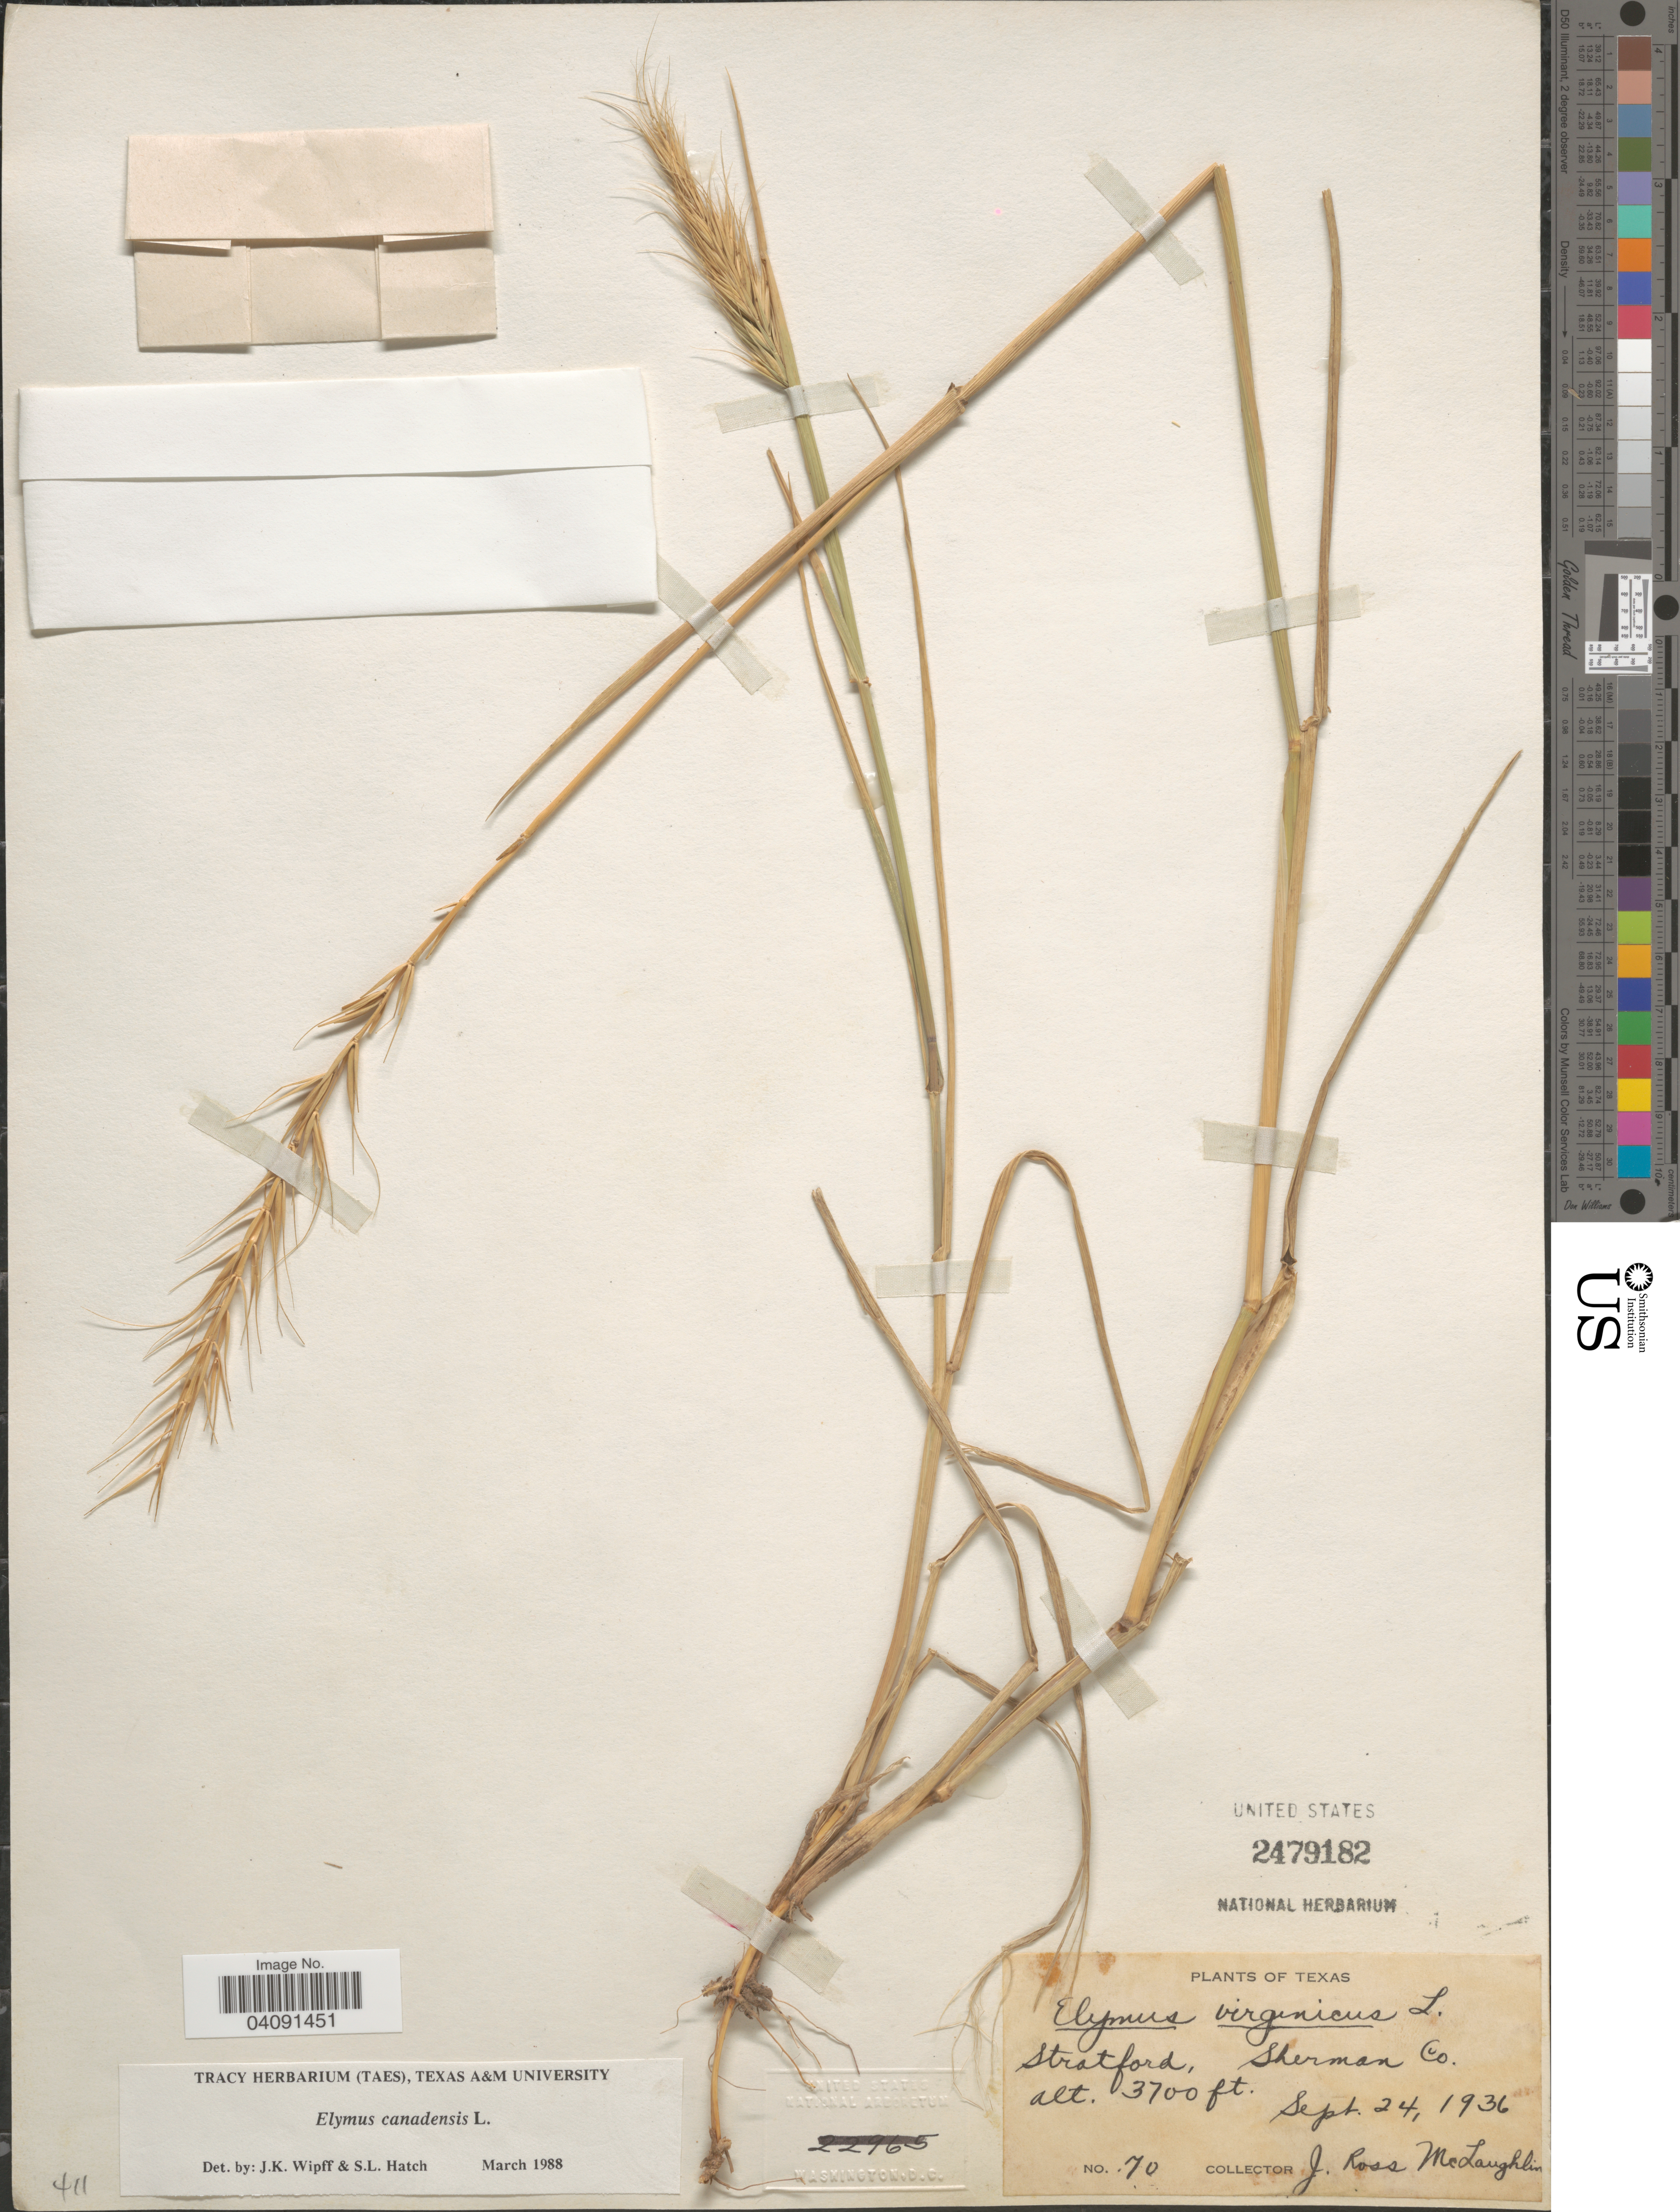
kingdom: Plantae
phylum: Tracheophyta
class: Liliopsida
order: Poales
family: Poaceae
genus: Elymus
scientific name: Elymus canadensis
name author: L.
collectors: J. McLaughlin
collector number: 70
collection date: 1936-09-24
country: United States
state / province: Texas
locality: Stratford, Sherman Co.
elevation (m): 1128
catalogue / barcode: US 2479182